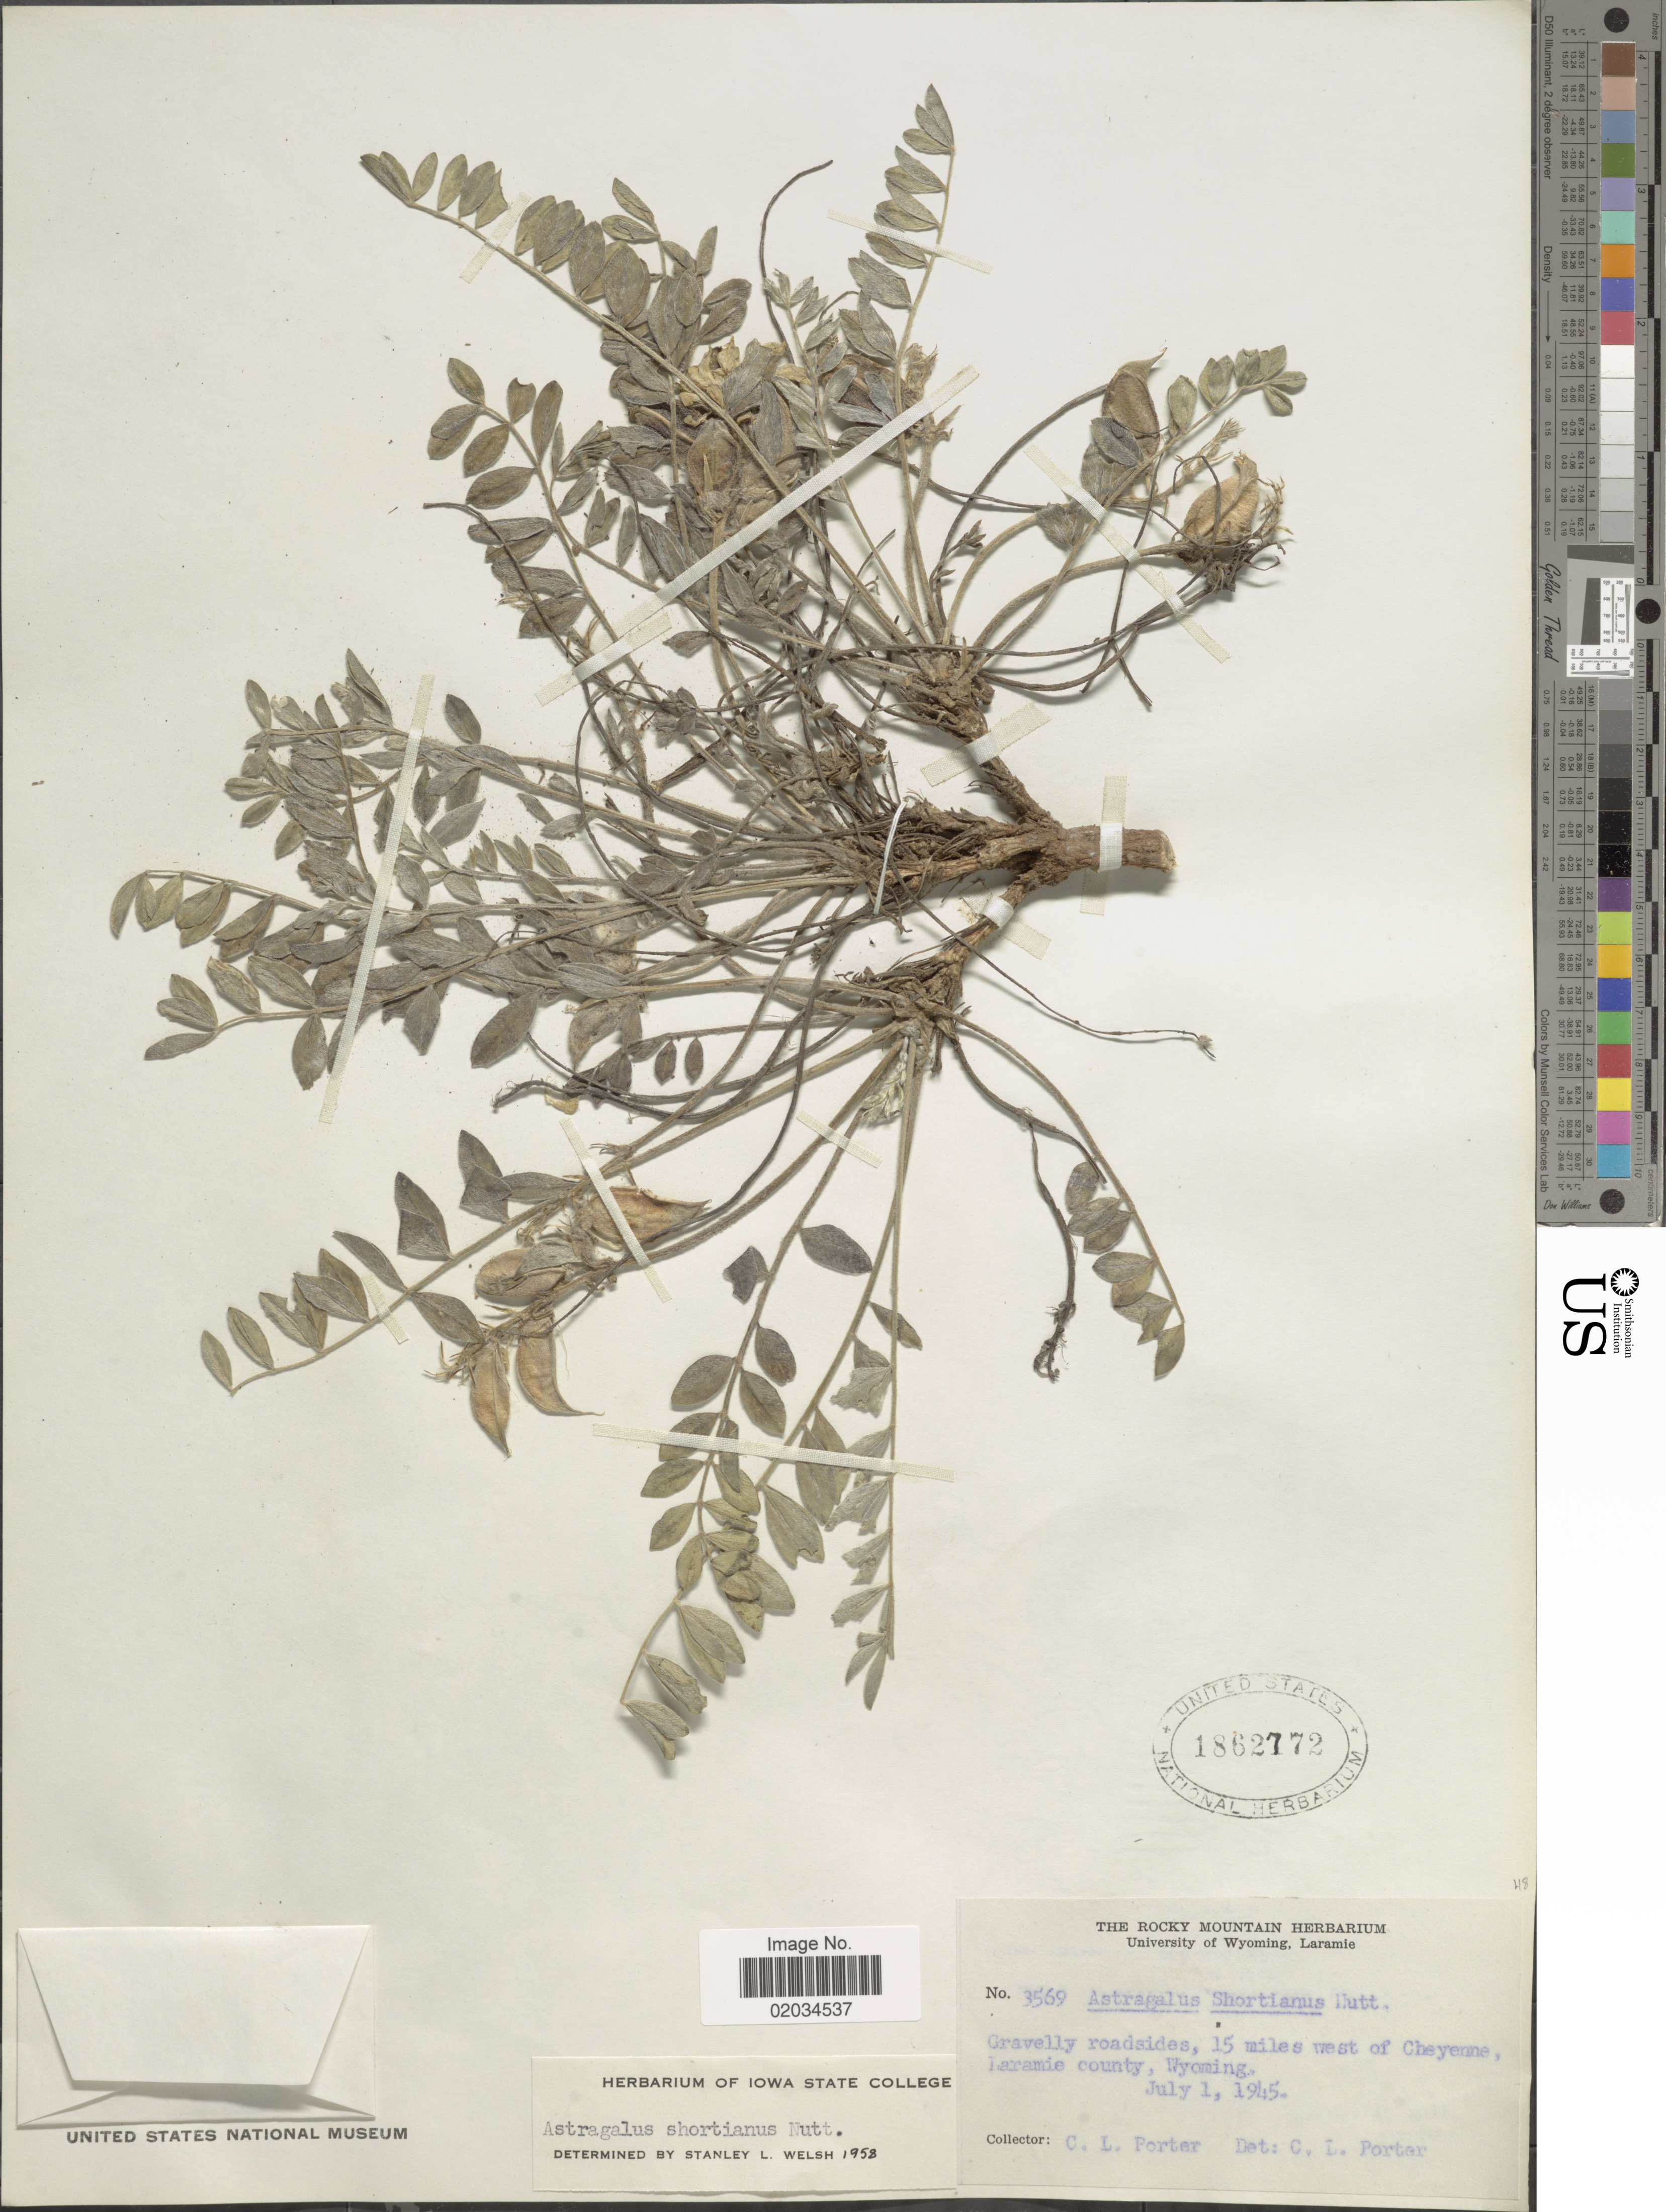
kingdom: Plantae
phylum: Tracheophyta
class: Magnoliopsida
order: Fabales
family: Fabaceae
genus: Astragalus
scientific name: Astragalus shortianus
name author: Nutt.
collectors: C. L. Porter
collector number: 3569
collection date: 1945-07-01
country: United States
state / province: Wyoming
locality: Gravelly roadside, 15 miles west of Cheyenne, Laramie county.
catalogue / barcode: US 1862772